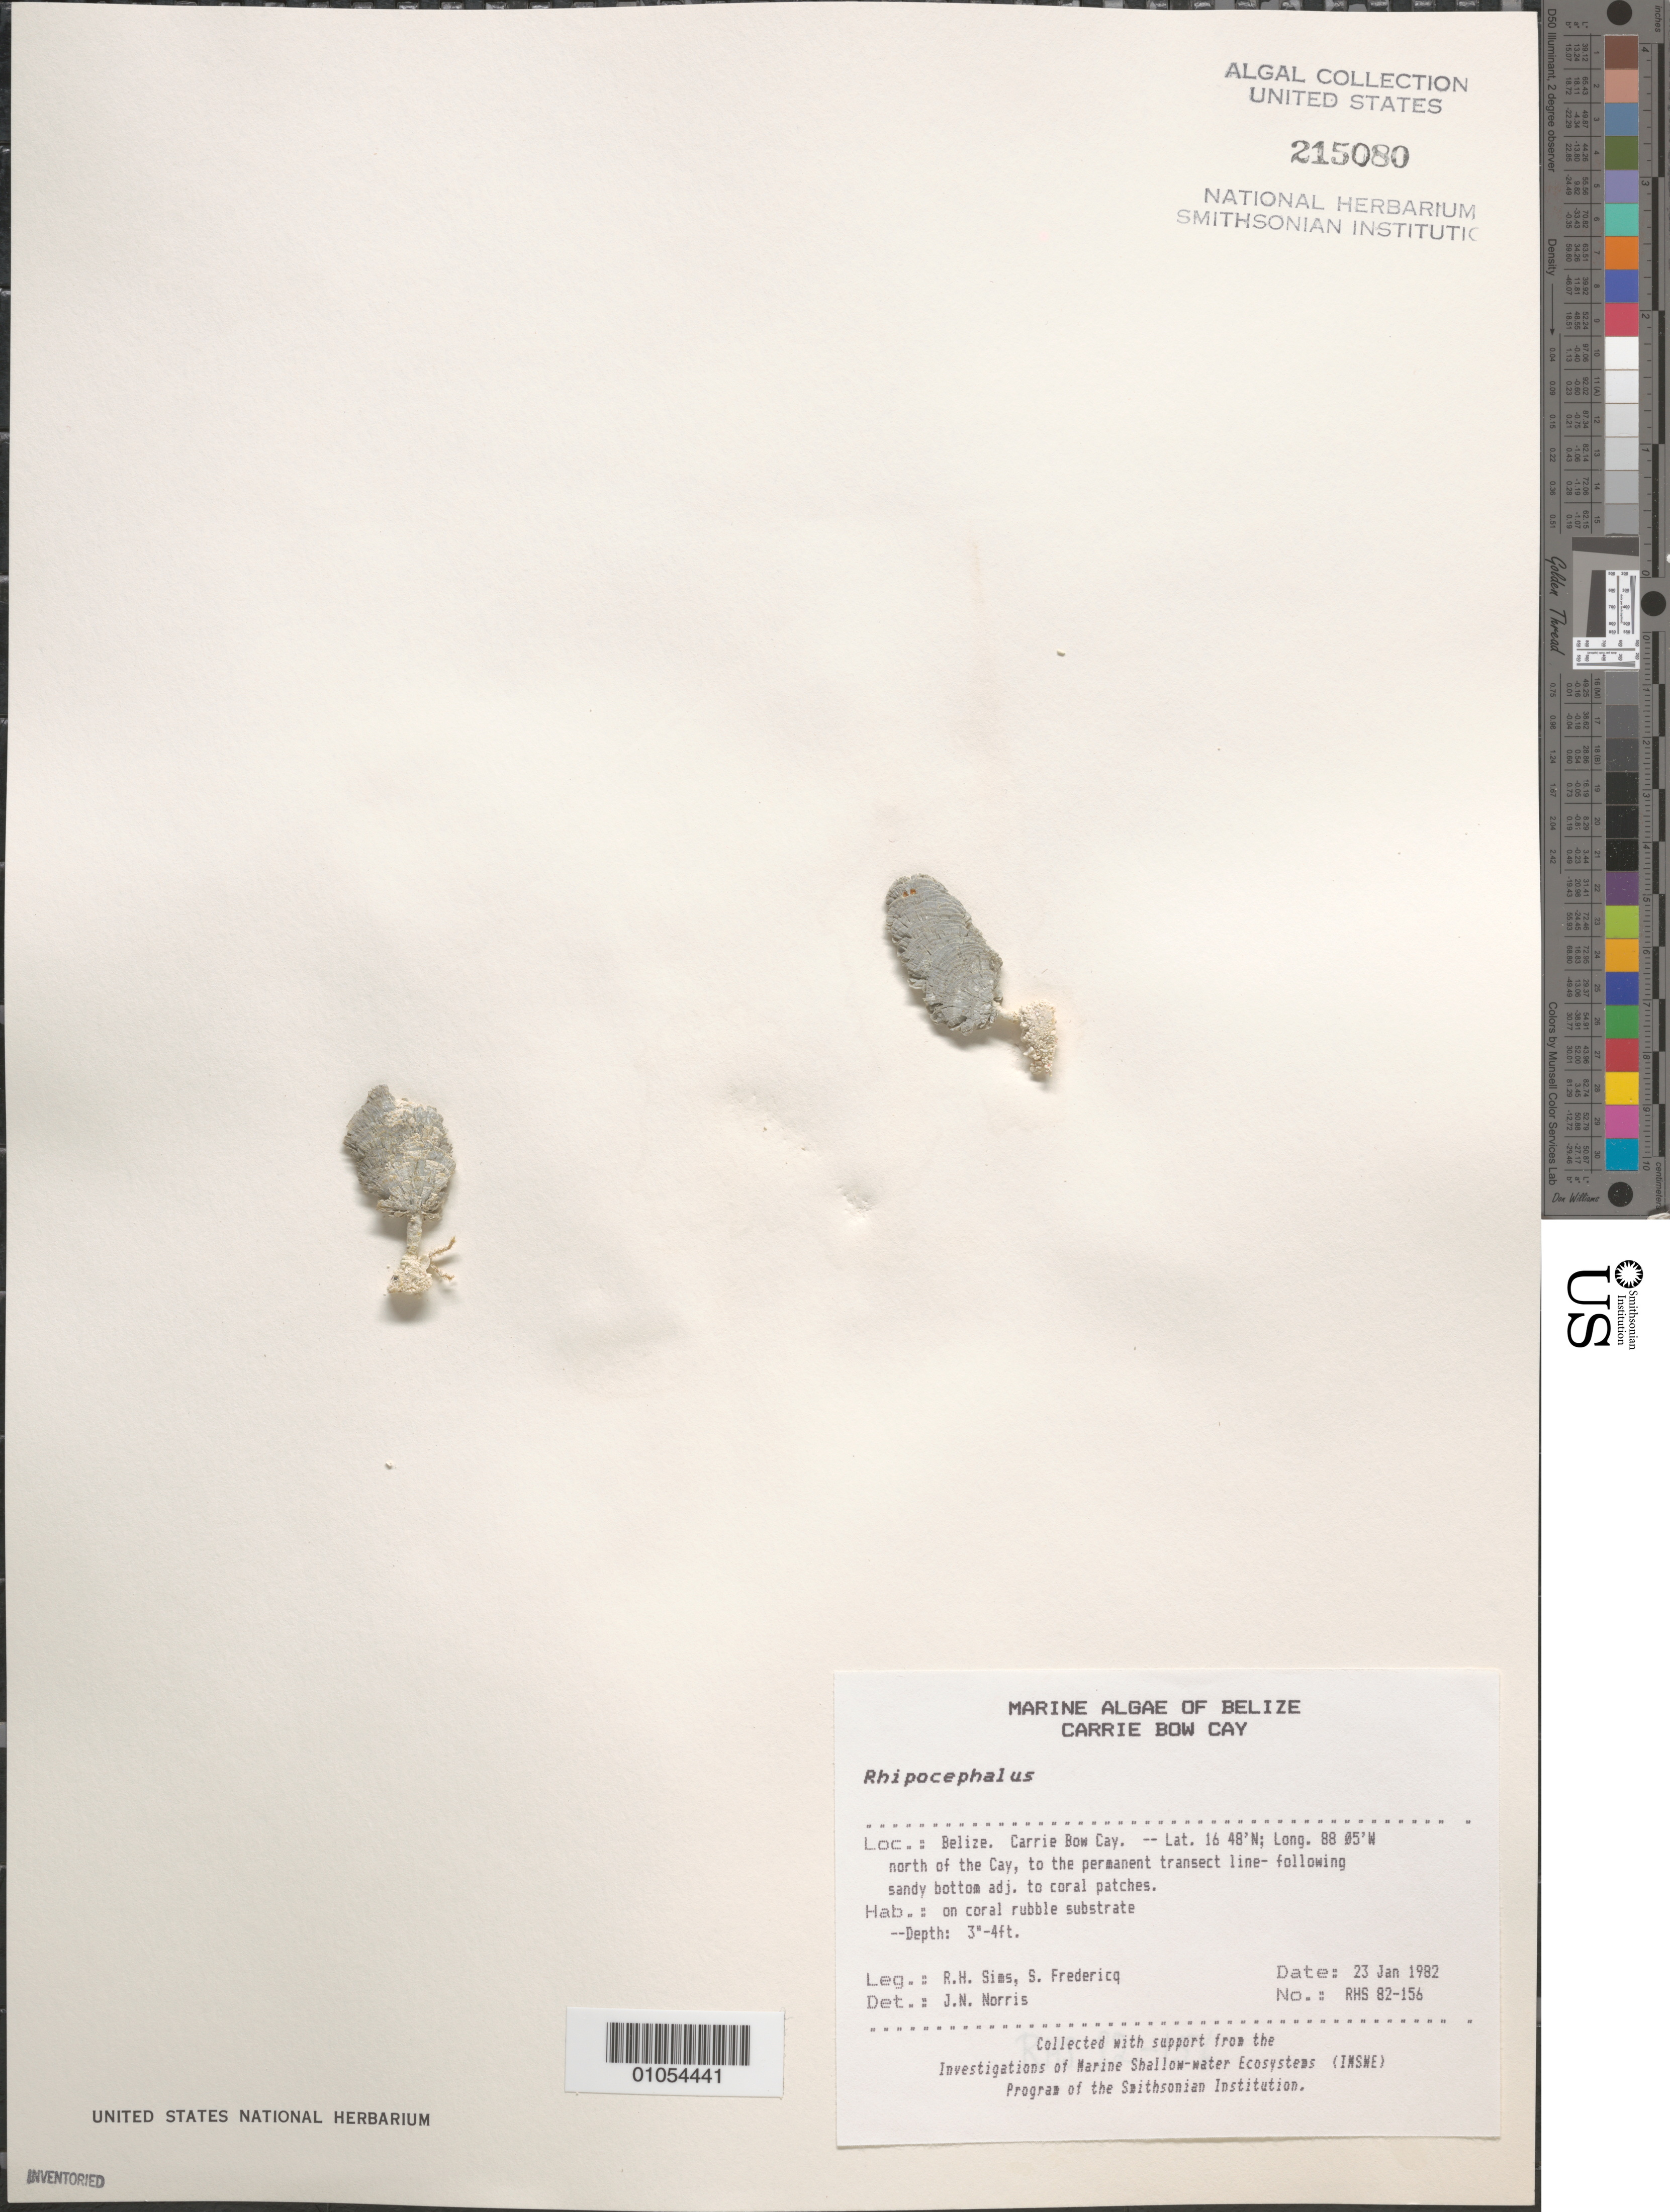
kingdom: Plantae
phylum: Chlorophyta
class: Ulvophyceae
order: Bryopsidales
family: Udoteaceae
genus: Rhipocephalus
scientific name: Rhipocephalus sp.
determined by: Norris, James N.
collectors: R. H. Sims & S. Fredericq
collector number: RHS 82-156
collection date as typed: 23 Jan 1982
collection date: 1982-01-23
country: Belize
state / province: Stann Creek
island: Carrie Bow Cay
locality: North of the cay, to the permanent transect line-following sandy bottom adjacent to coral patches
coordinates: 16 48'N, 88 05'W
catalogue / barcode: US 215080